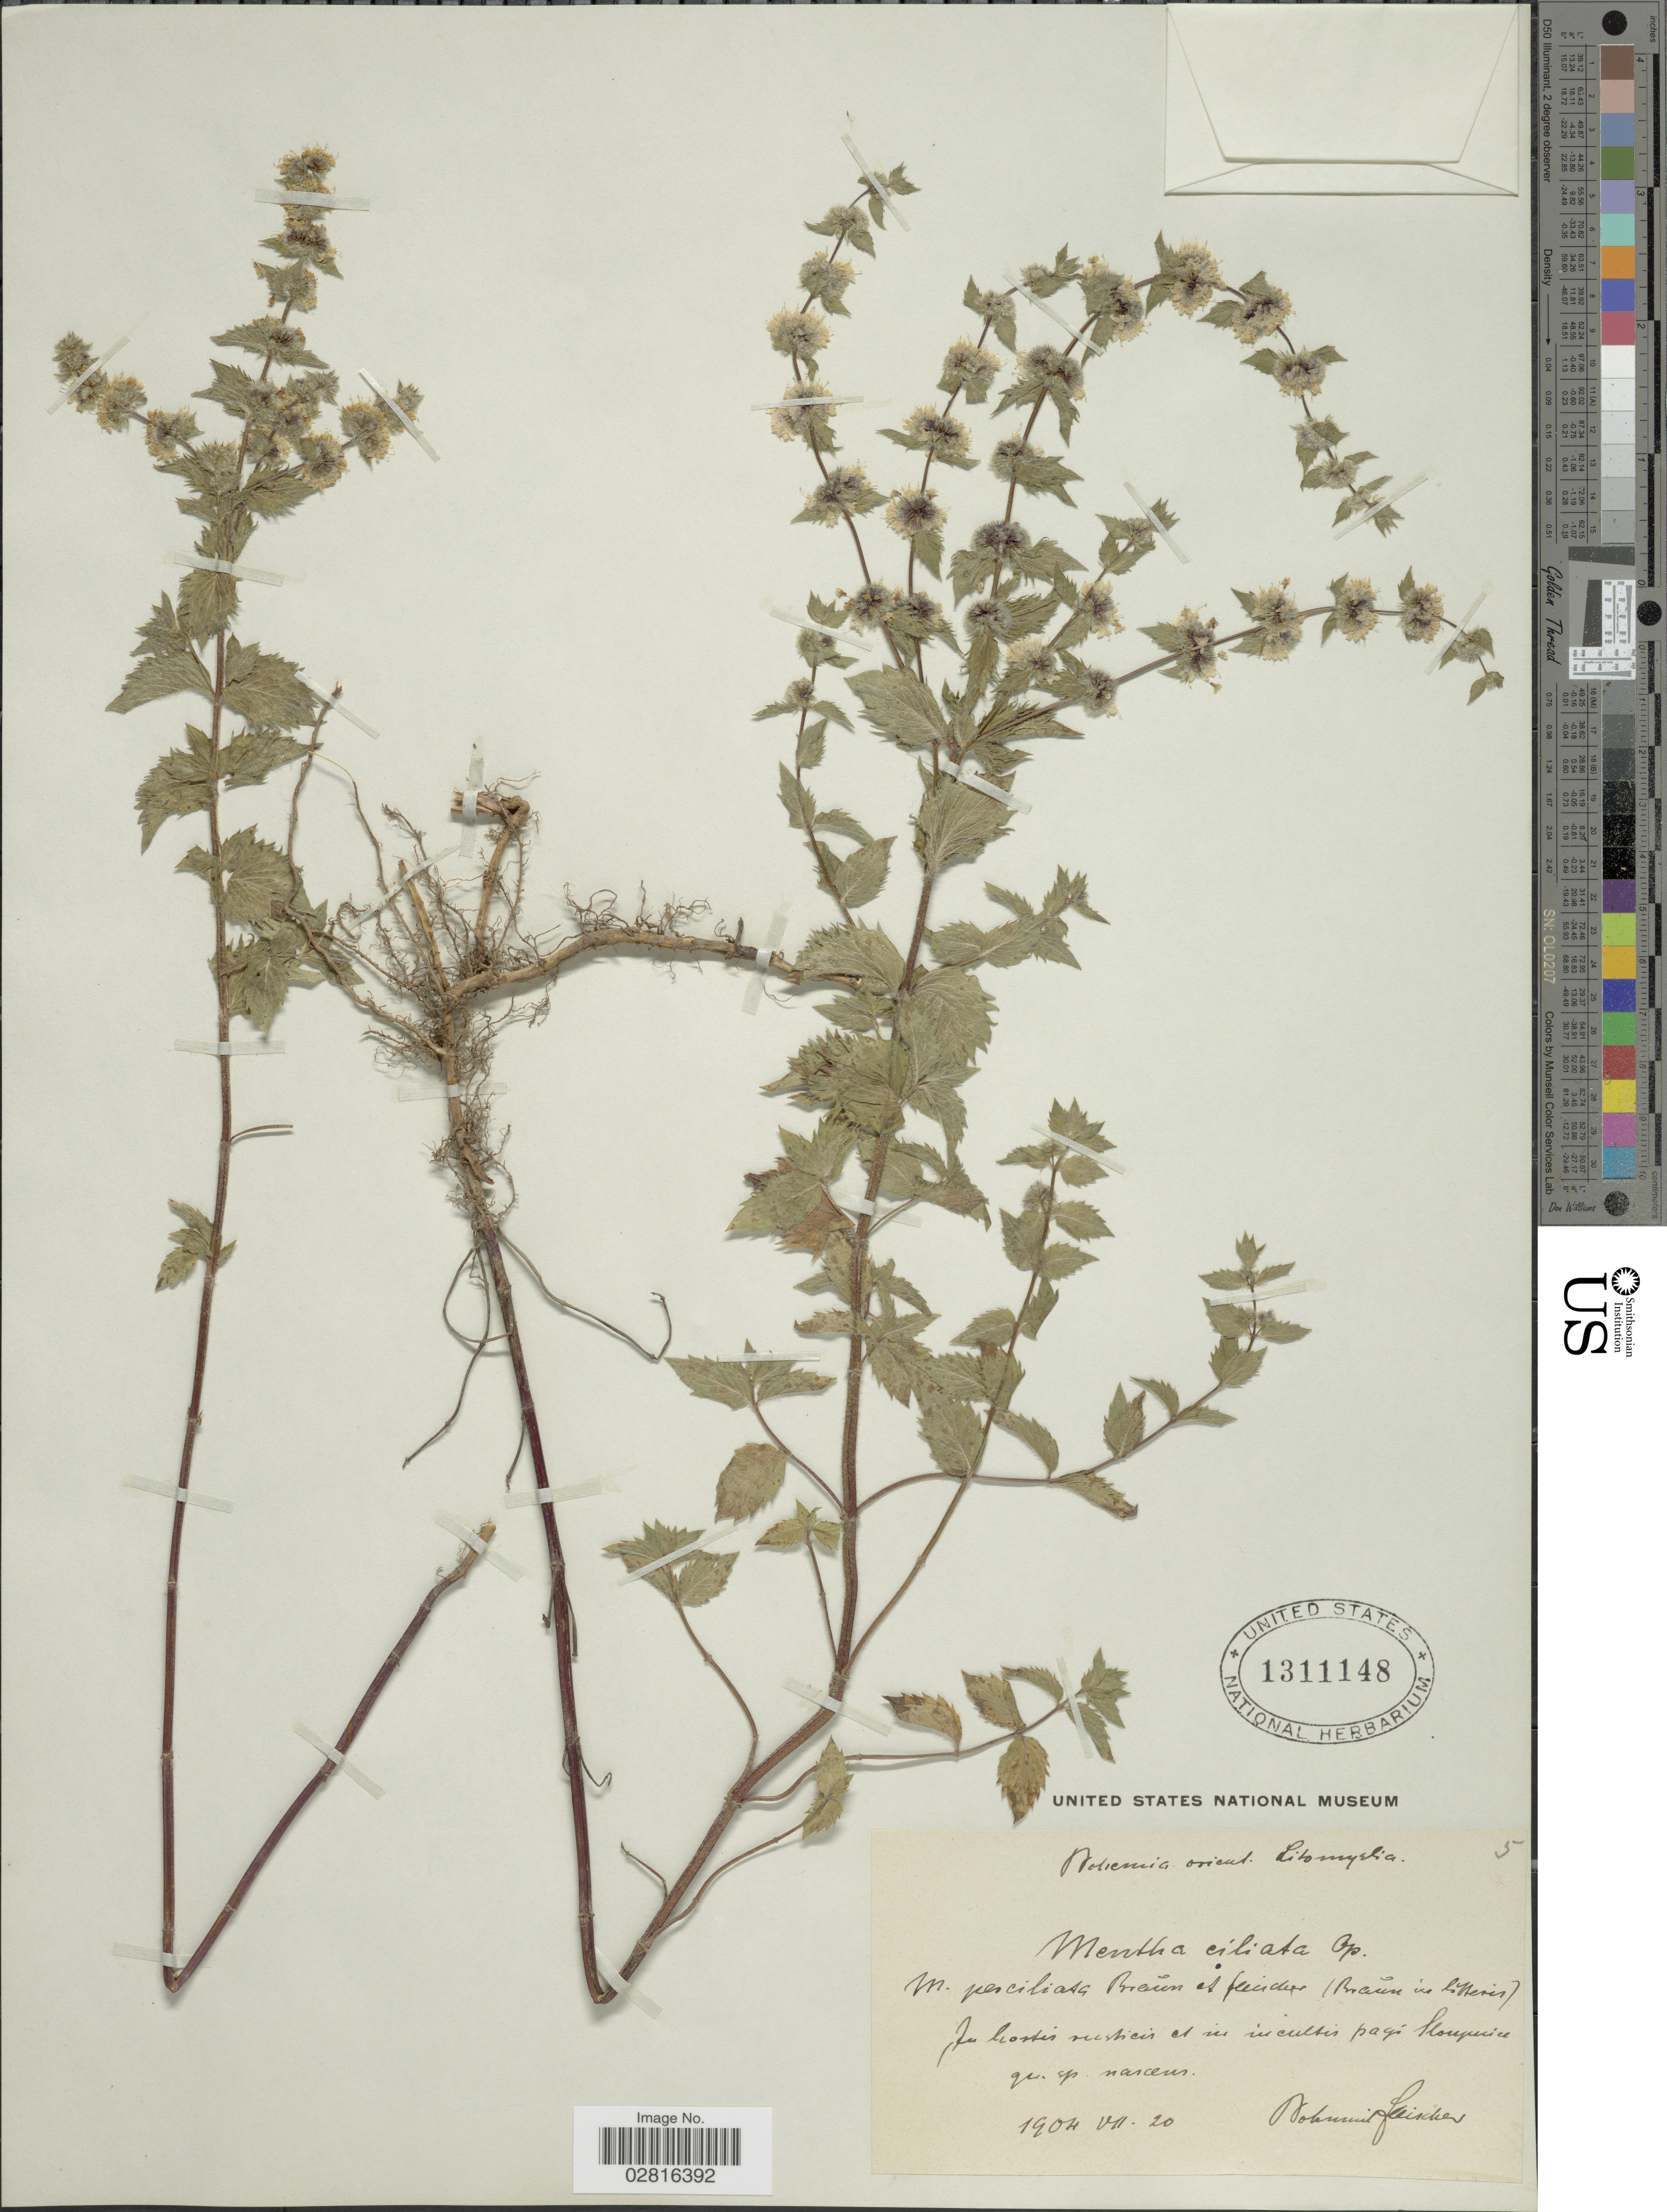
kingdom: Plantae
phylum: Tracheophyta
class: Magnoliopsida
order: Lamiales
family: Lamiaceae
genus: Mentha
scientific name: Mentha x gentilis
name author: L.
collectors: B. Fleischer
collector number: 5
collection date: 1904-07-20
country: Czechia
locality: Bohemia orient. Litomyslia. In liostis rusticis et incultis pagi sloupurice gr. sp. narceus [interpreted]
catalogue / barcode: US 1311148